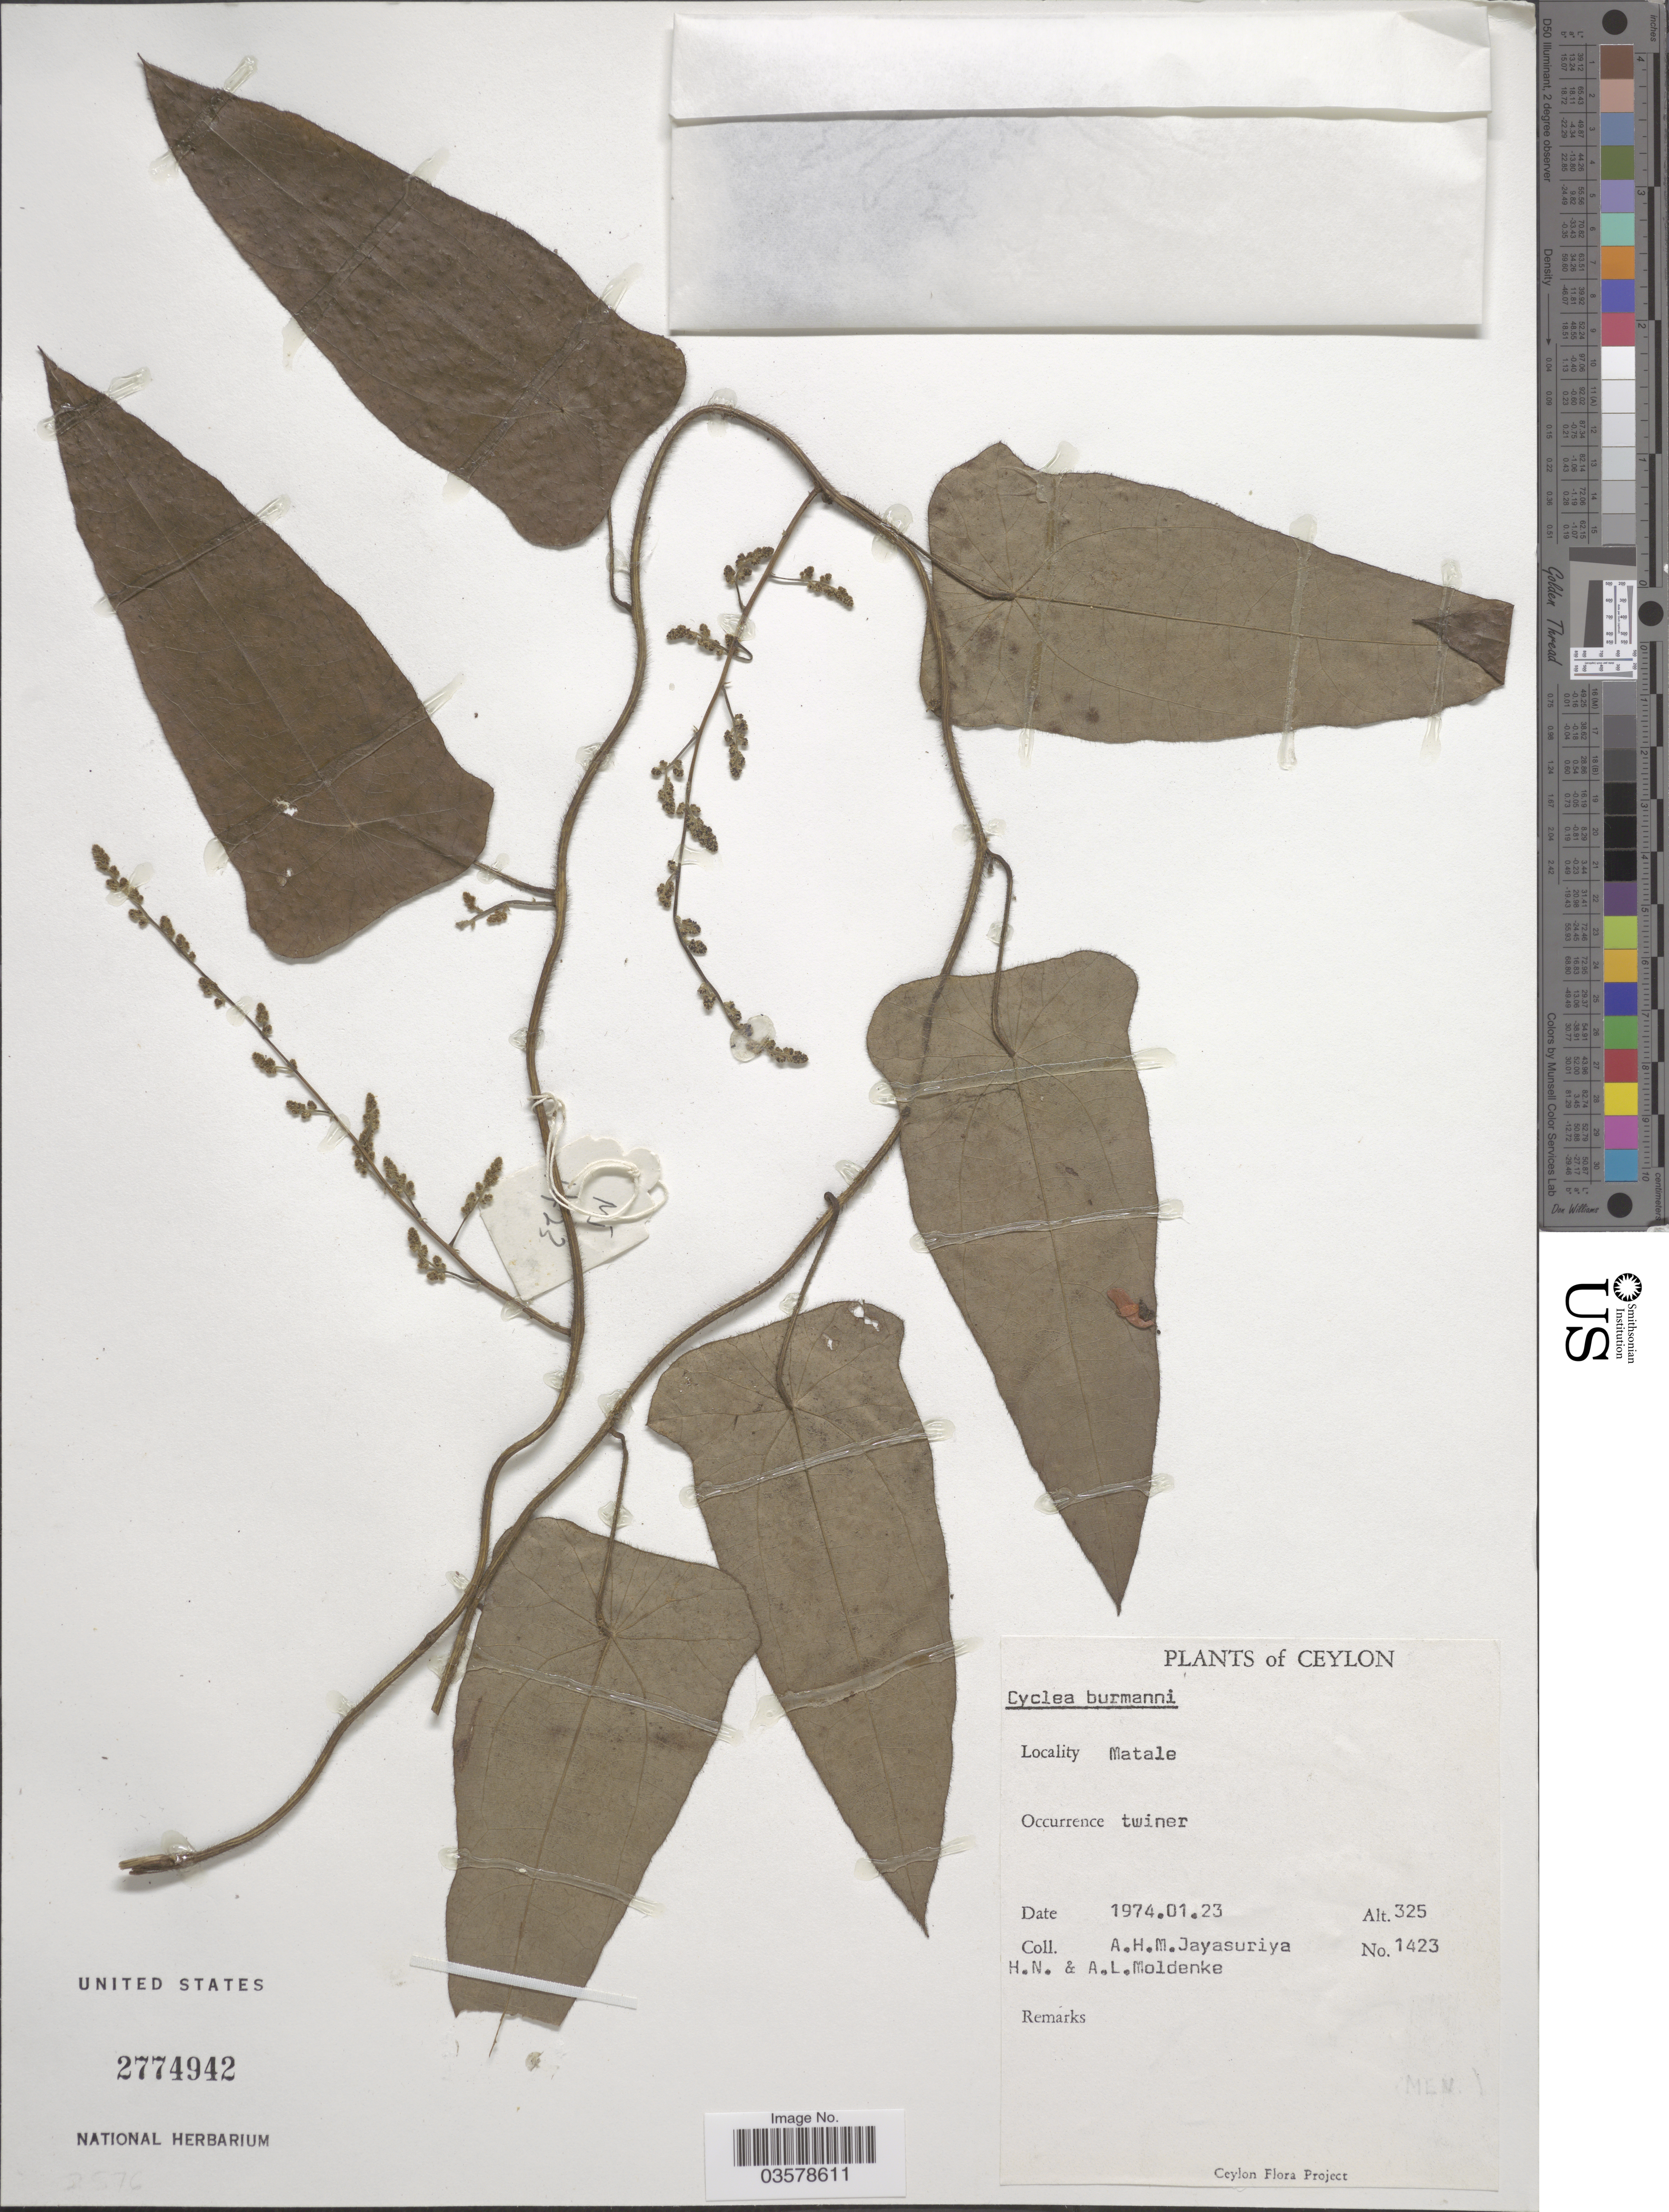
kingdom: Plantae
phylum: Tracheophyta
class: Magnoliopsida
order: Ranunculales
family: Menispermaceae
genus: Cyclea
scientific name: Cyclea peltata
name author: (Lam.) Hook. f. & Thomson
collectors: A. H. Jayasuriya, H. N. Moldenke & A. L. Moldenke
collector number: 1423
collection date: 1974-01-23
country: Sri Lanka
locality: Ceylon. Matale.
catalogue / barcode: US 2774942